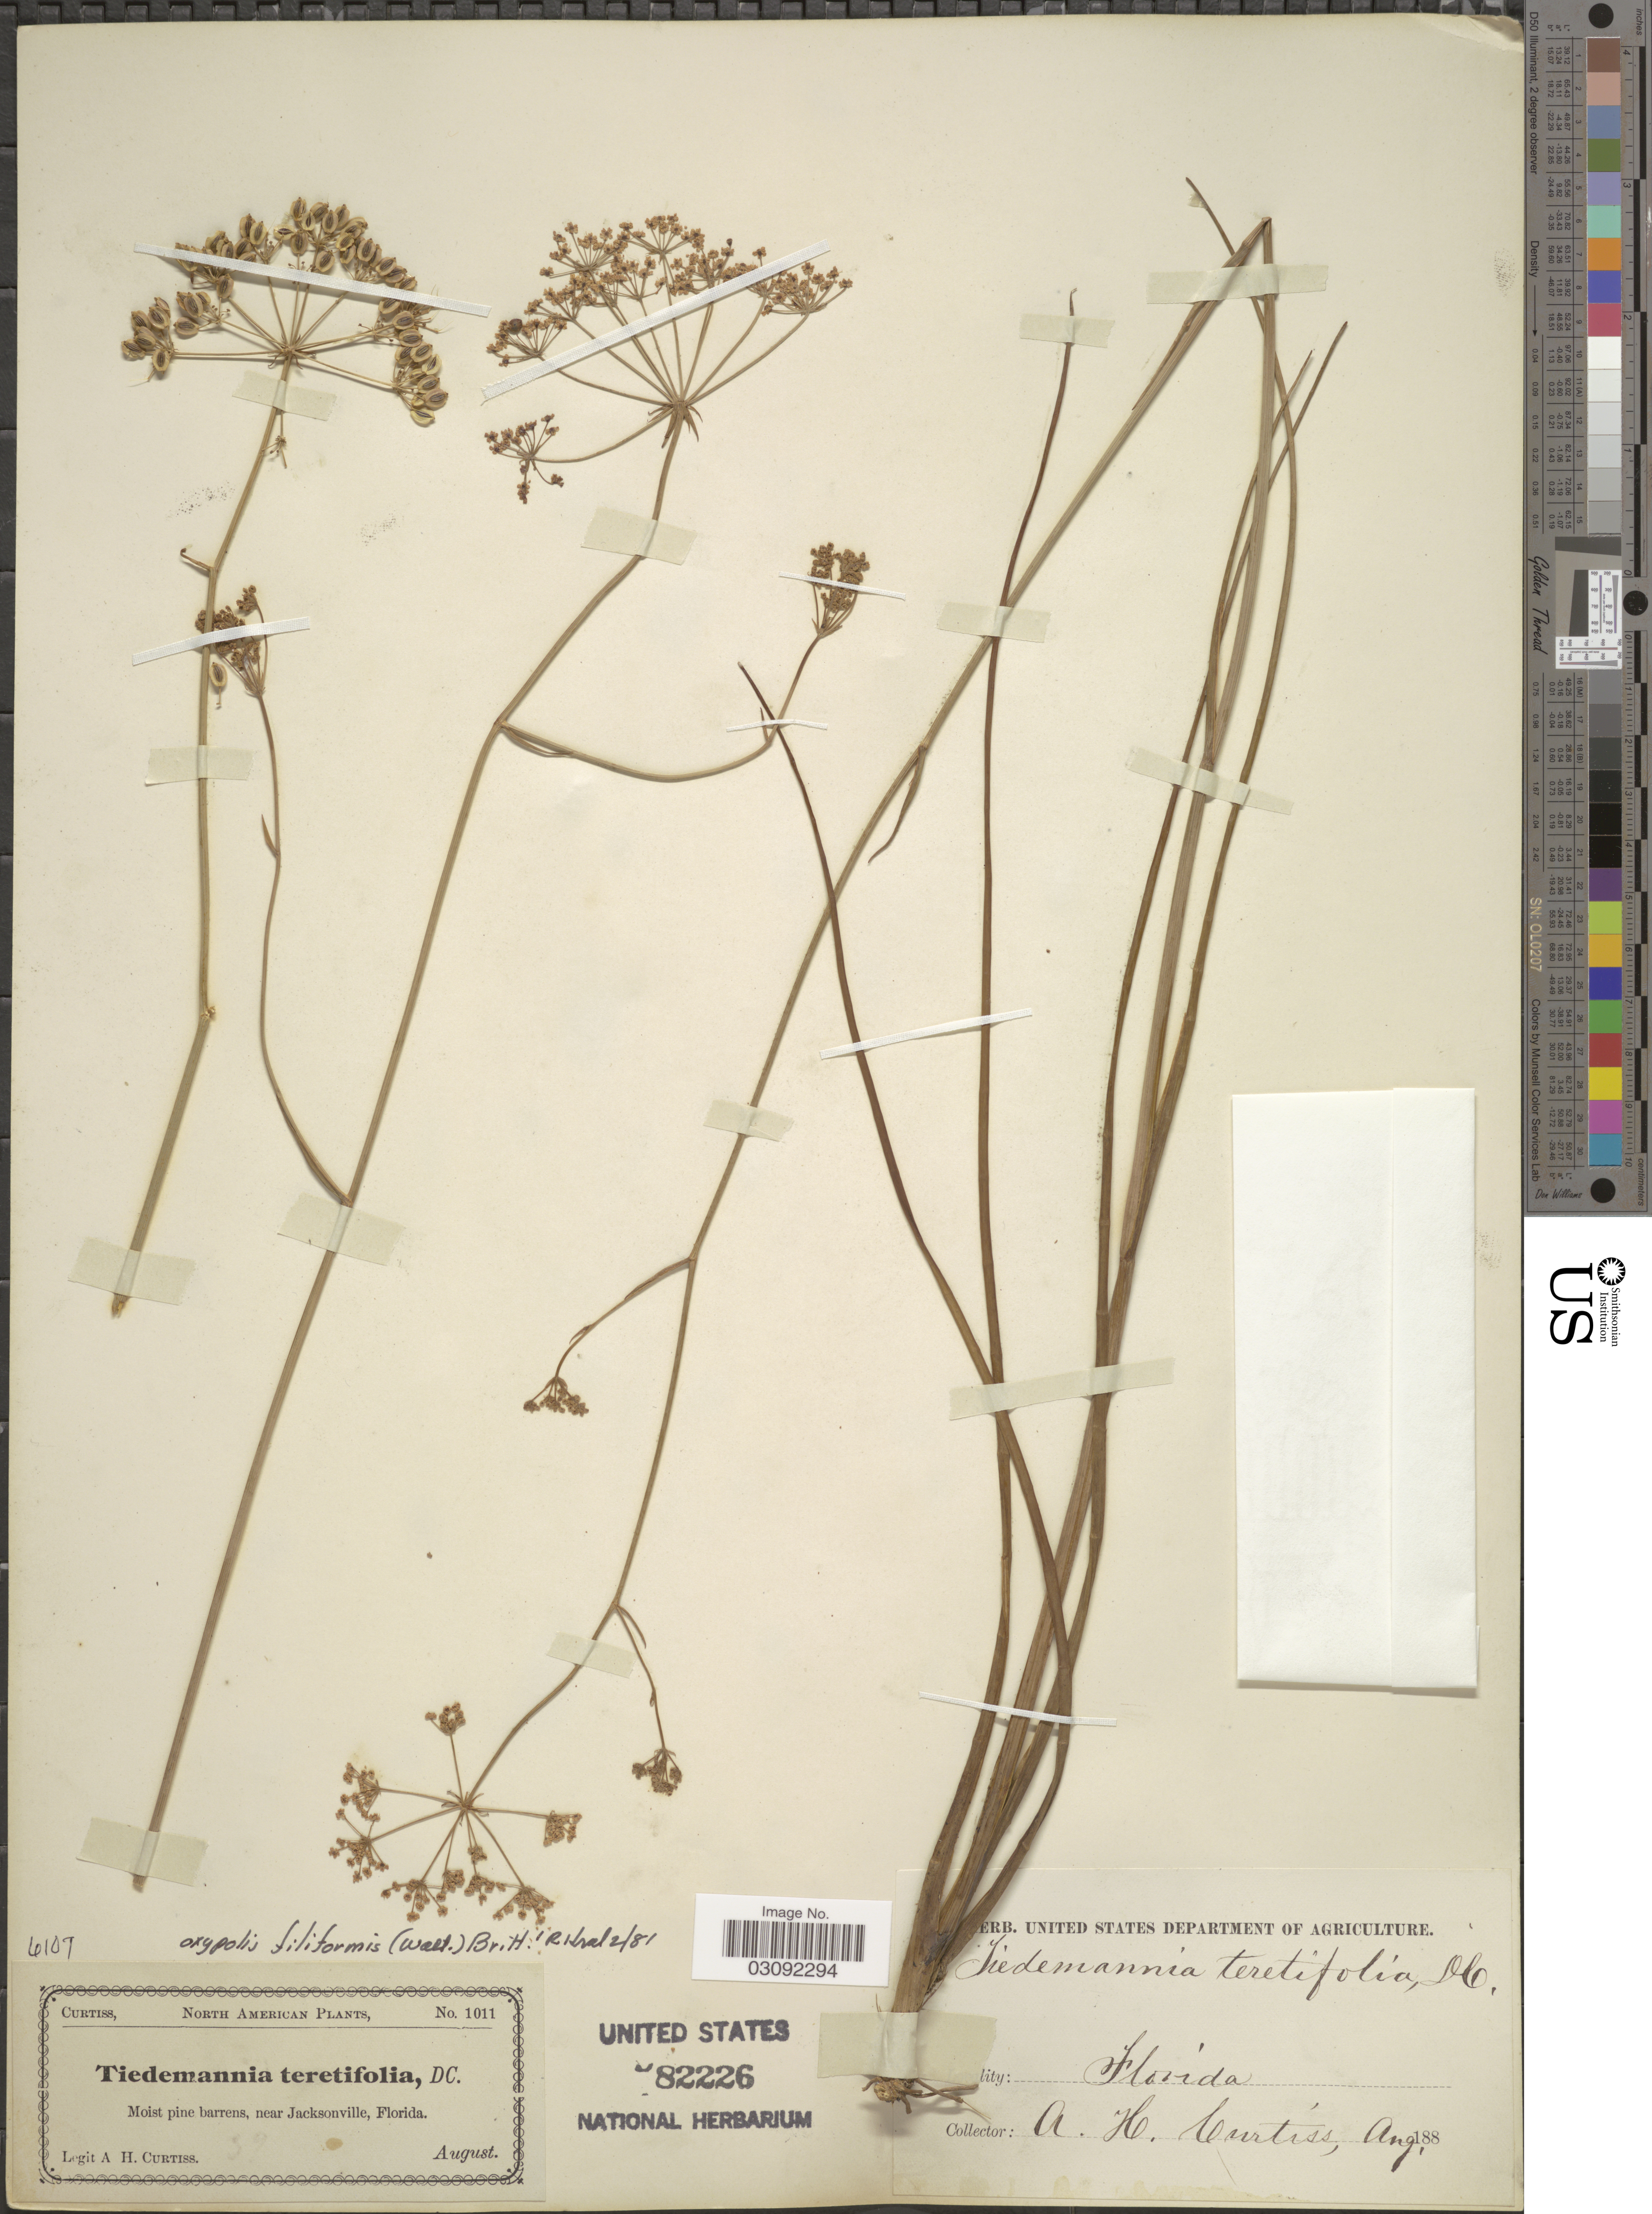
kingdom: Plantae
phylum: Tracheophyta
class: Magnoliopsida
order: Apiales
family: Apiaceae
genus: Oxypolis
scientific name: Oxypolis filiformis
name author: (Walter) Britton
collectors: A. H. Curtiss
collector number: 1011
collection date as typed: Aug. 188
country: United States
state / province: Florida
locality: Near Jacksonville.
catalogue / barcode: US 82226